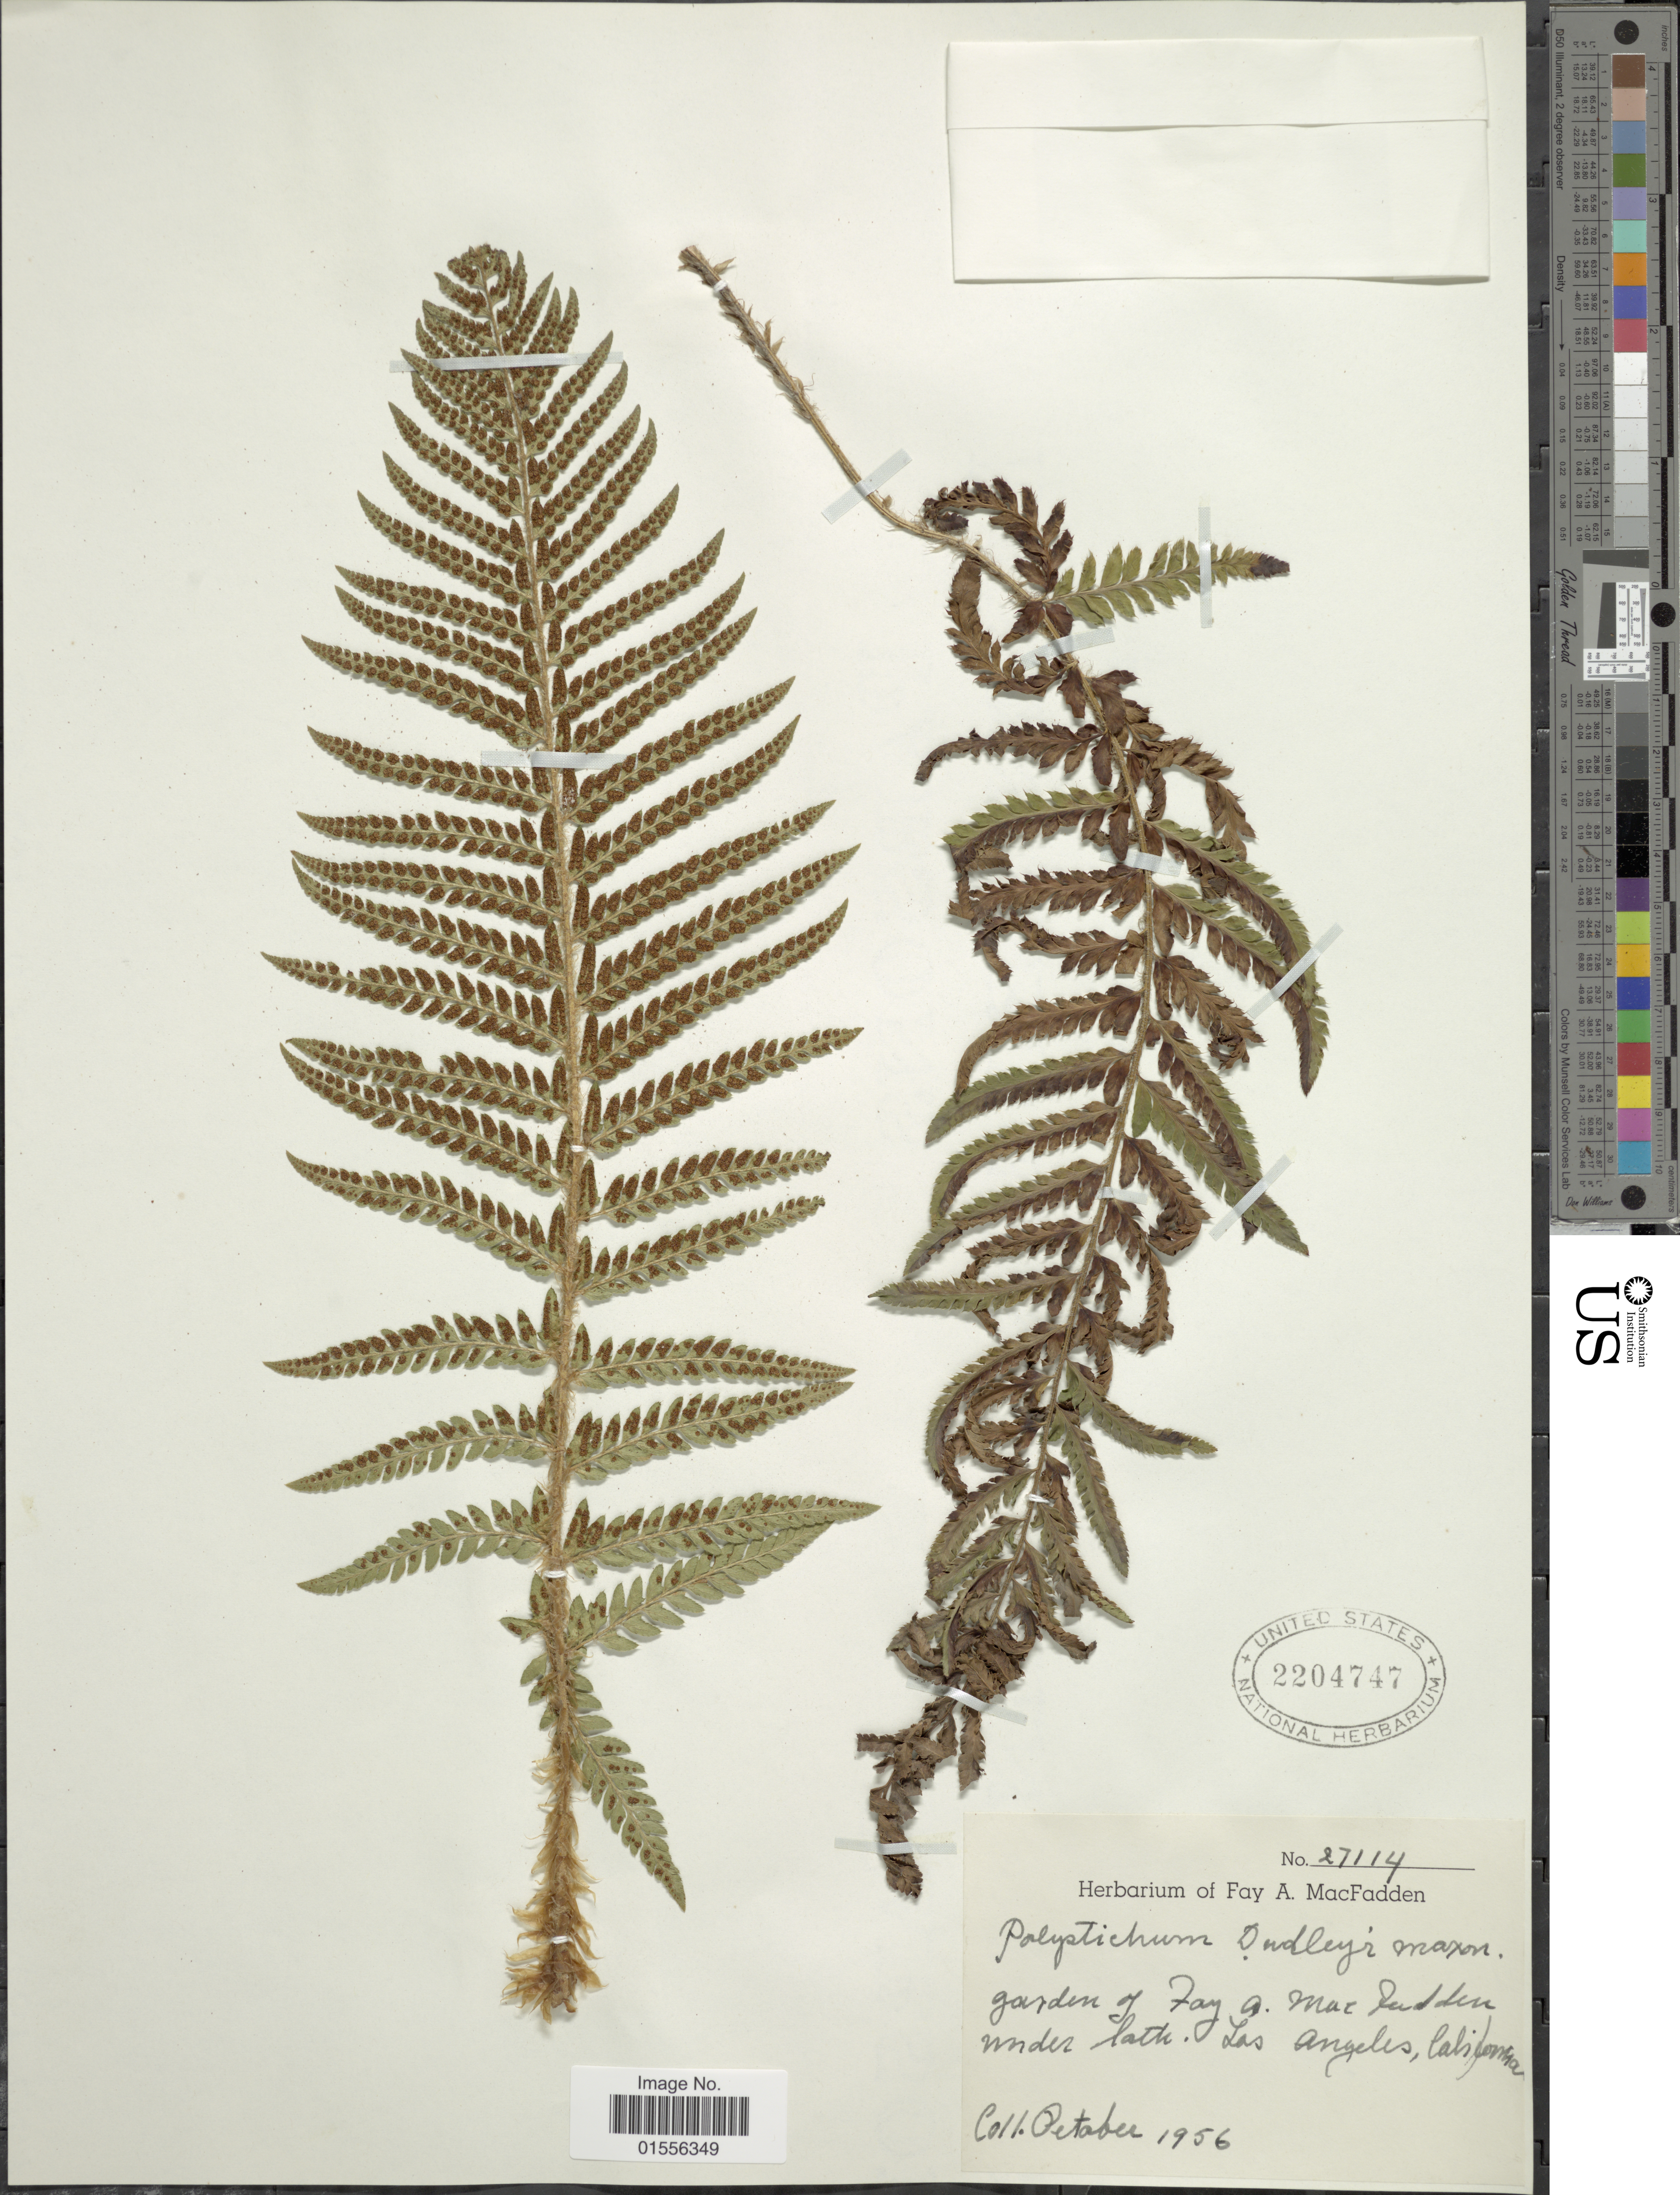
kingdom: Plantae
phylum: Tracheophyta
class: Polypodiopsida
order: Polypodiales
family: Dryopteridaceae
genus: Polystichum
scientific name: Polystichum dudleyi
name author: Maxon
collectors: ex herb. Fay A. MacFadden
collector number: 27114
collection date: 1956-10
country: United States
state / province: California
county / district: Los Angeles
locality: Garden of under lath Los Angeles, California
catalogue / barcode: US 2204747